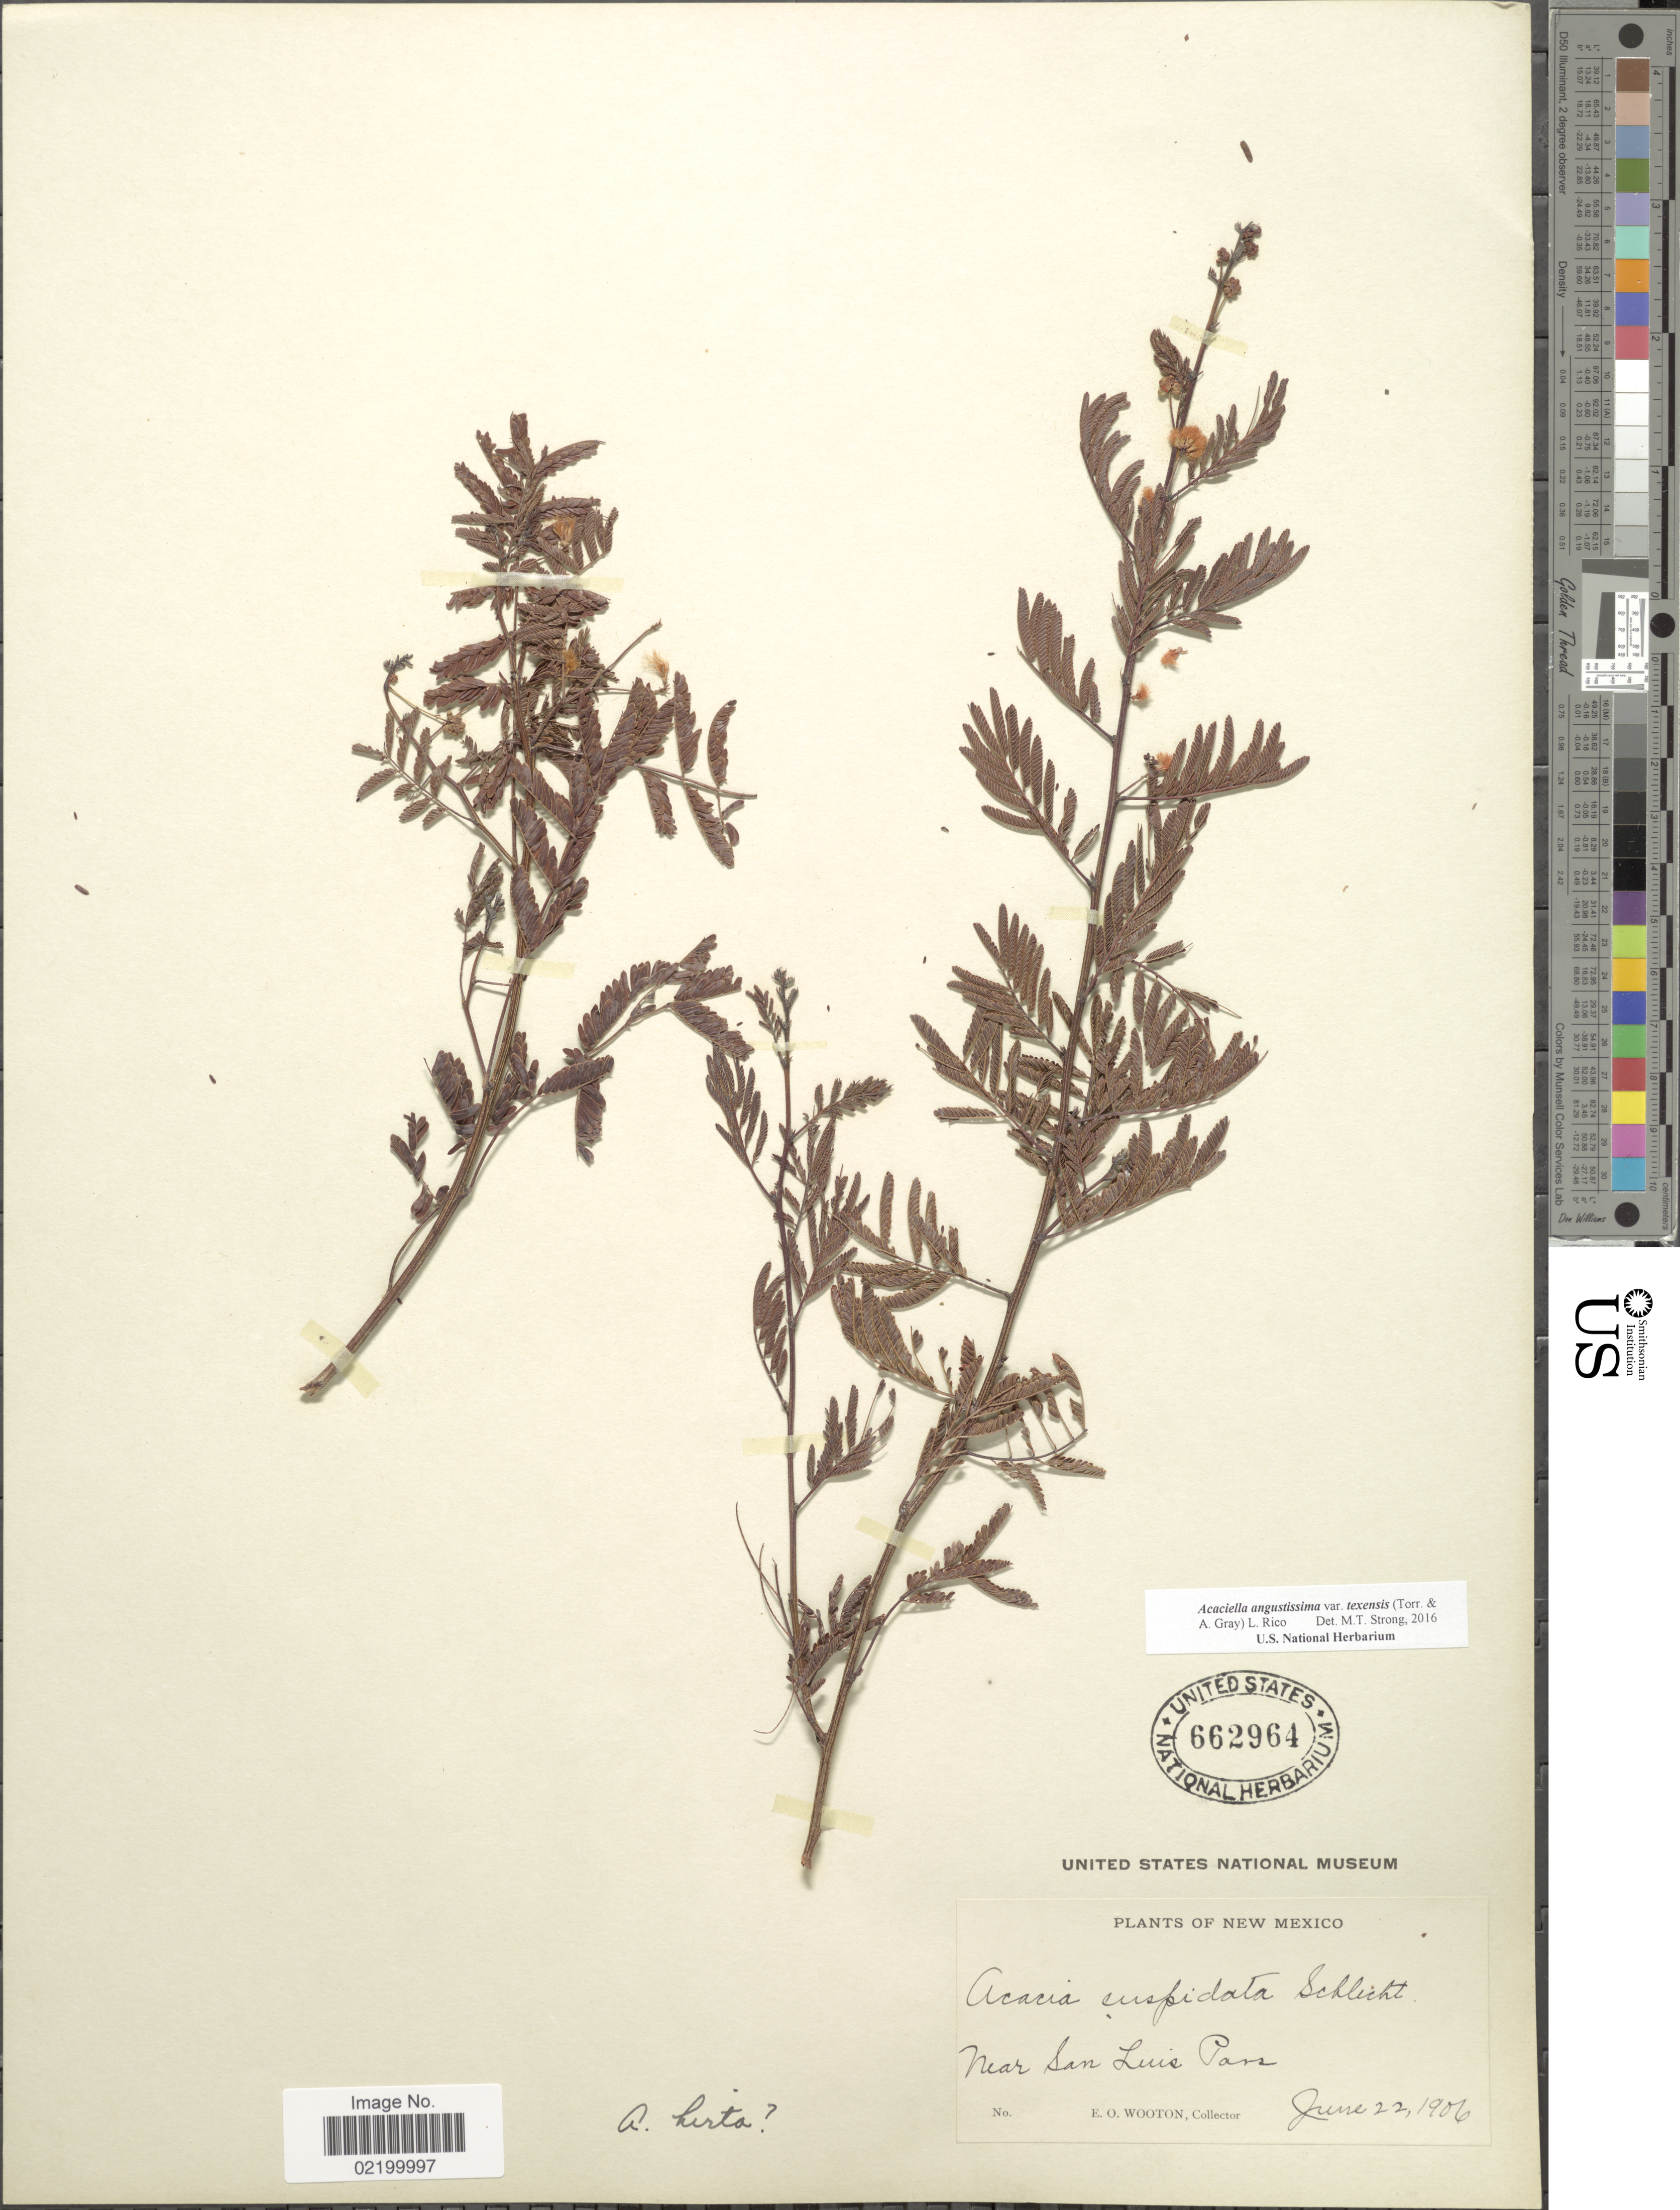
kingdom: Plantae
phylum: Tracheophyta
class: Magnoliopsida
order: Fabales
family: Fabaceae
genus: Acaciella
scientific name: Acaciella angustissima var. texensis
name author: (Nutt. ex Torr. & A. Gray) L. Rico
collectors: E. O. Wooton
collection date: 1906-06-22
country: United States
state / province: New Mexico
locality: Near San Luis Pass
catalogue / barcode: US 662964